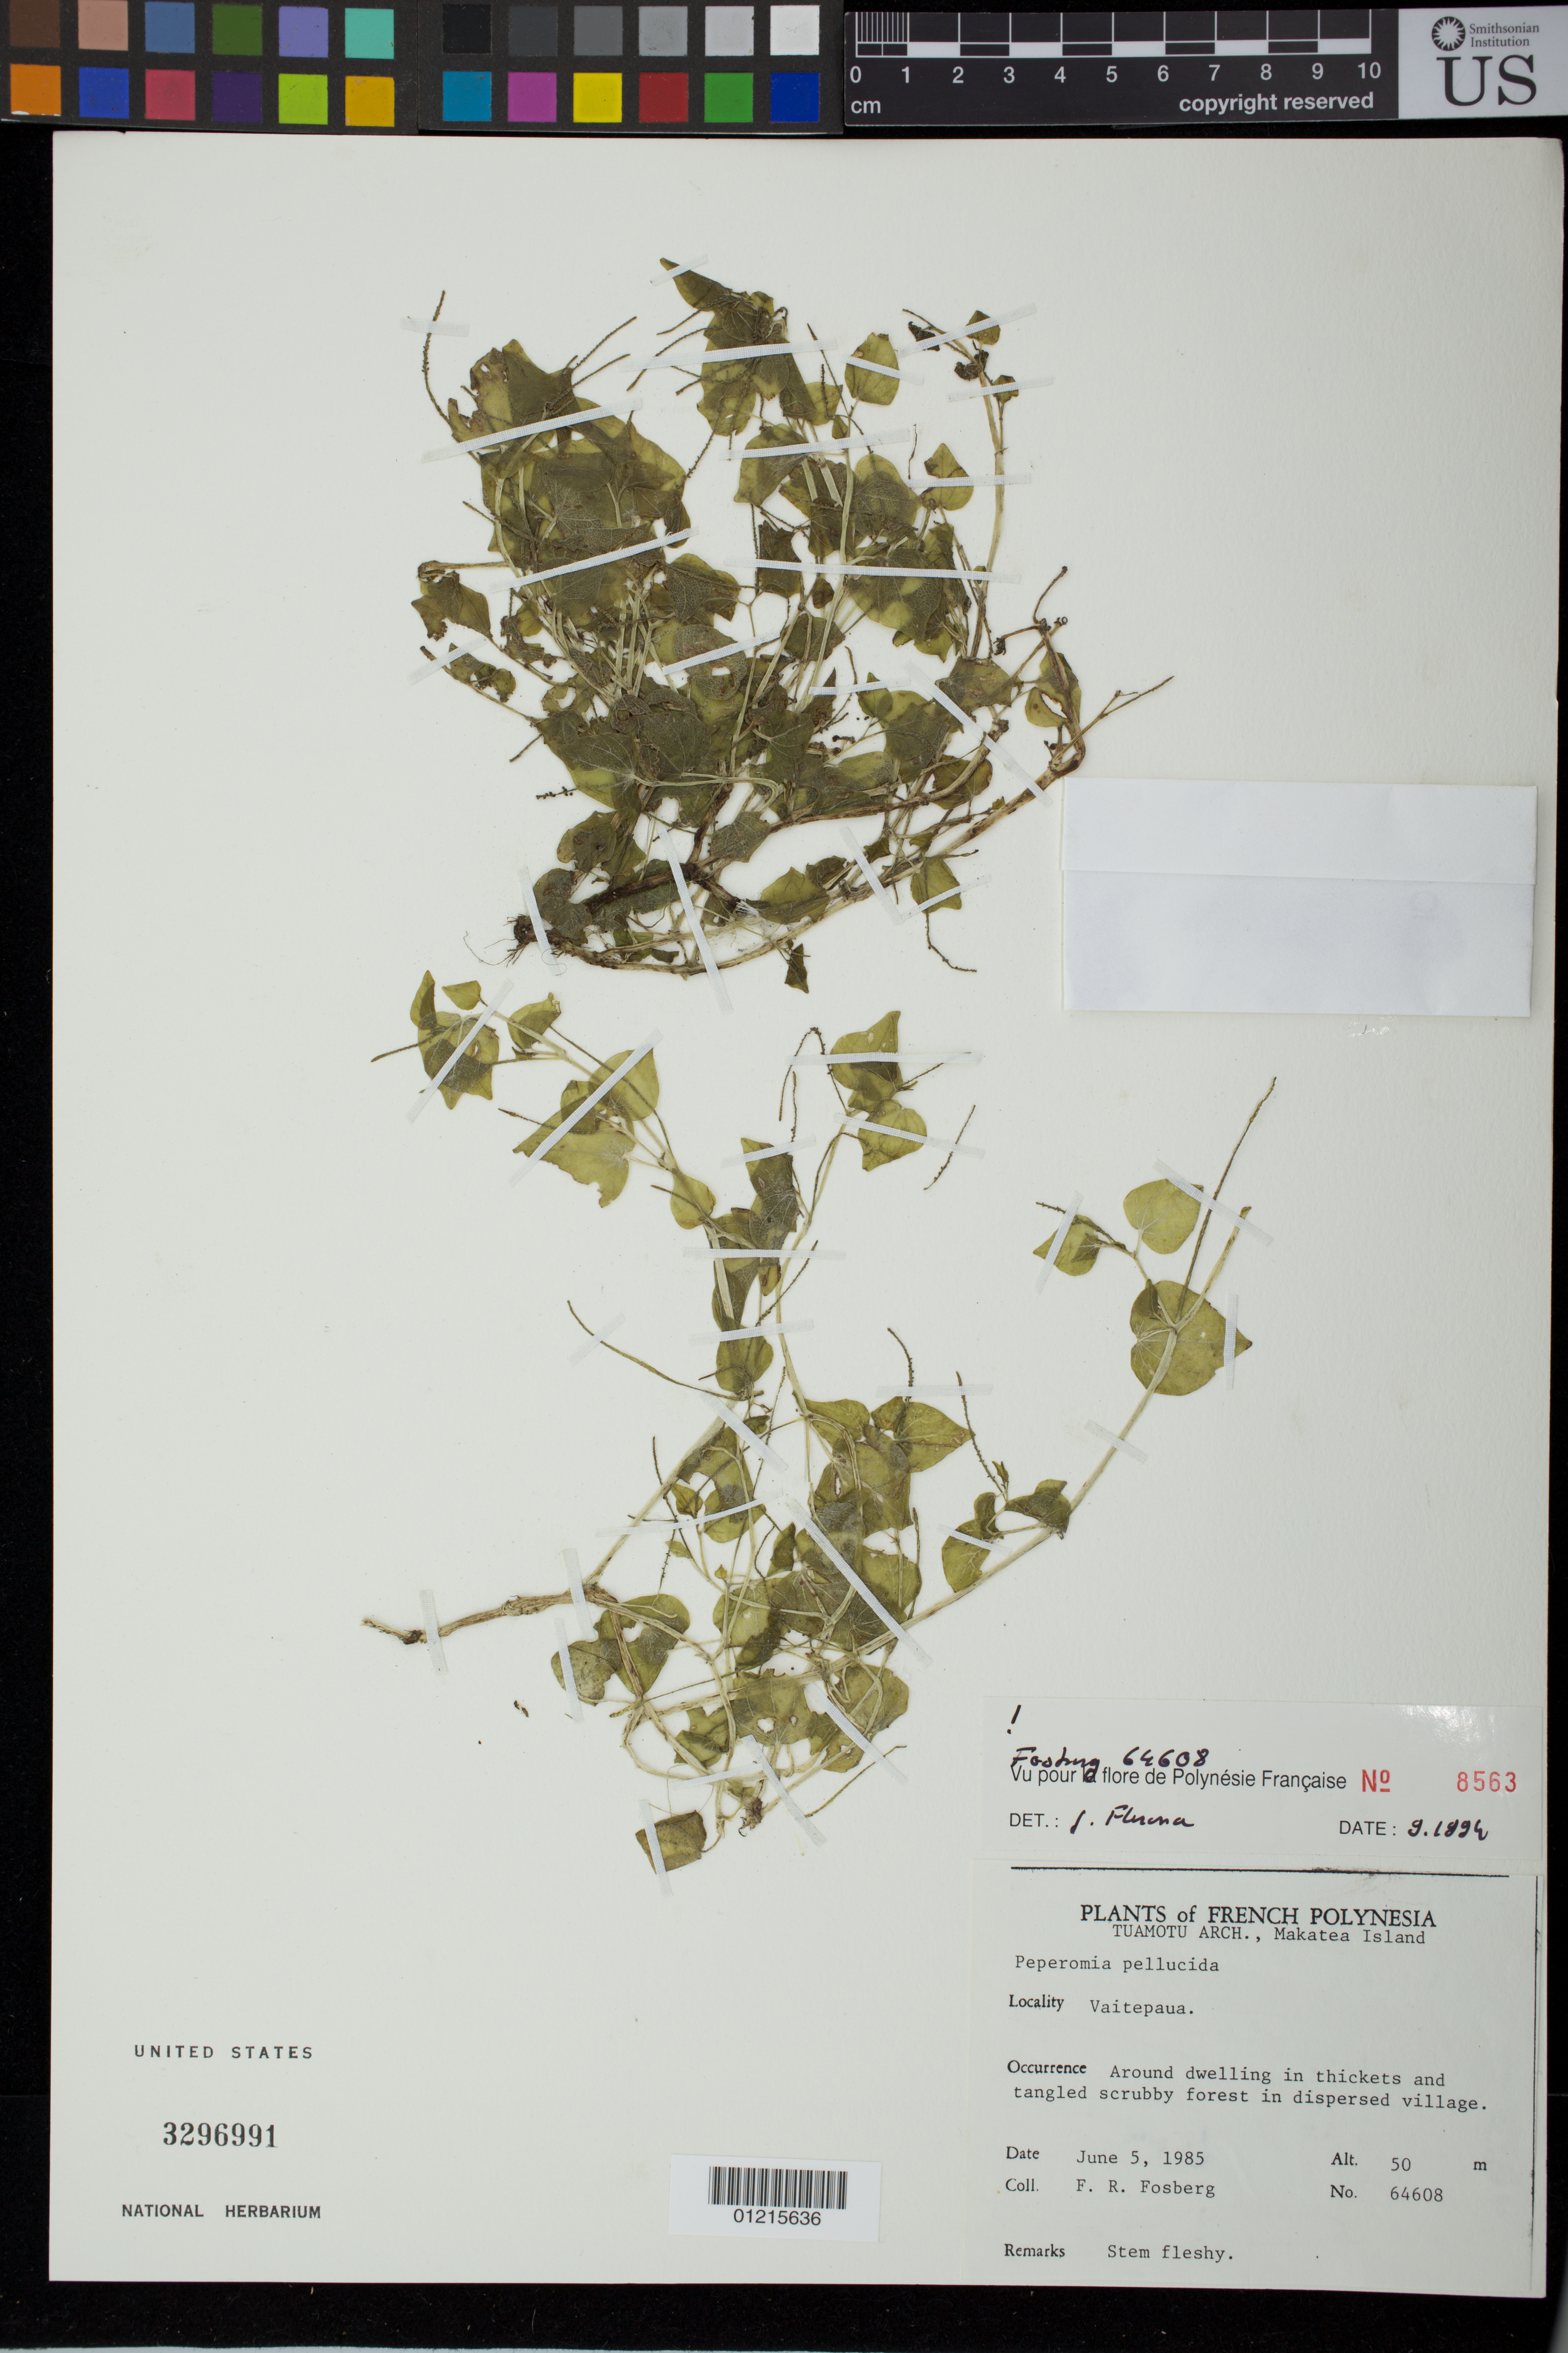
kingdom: Plantae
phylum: Tracheophyta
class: Magnoliopsida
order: Piperales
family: Piperaceae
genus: Peperomia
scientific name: Peperomia pellucida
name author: (L.) Kunth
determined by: Florence, J.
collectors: F. R. Fosberg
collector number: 64608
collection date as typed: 05 Jun 1985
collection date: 1985-06-05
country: French Polynesia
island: Makatea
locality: Vaitepaua.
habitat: in thickets and tangled scrubby forest in deispersed village.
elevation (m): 50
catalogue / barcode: US 3296991